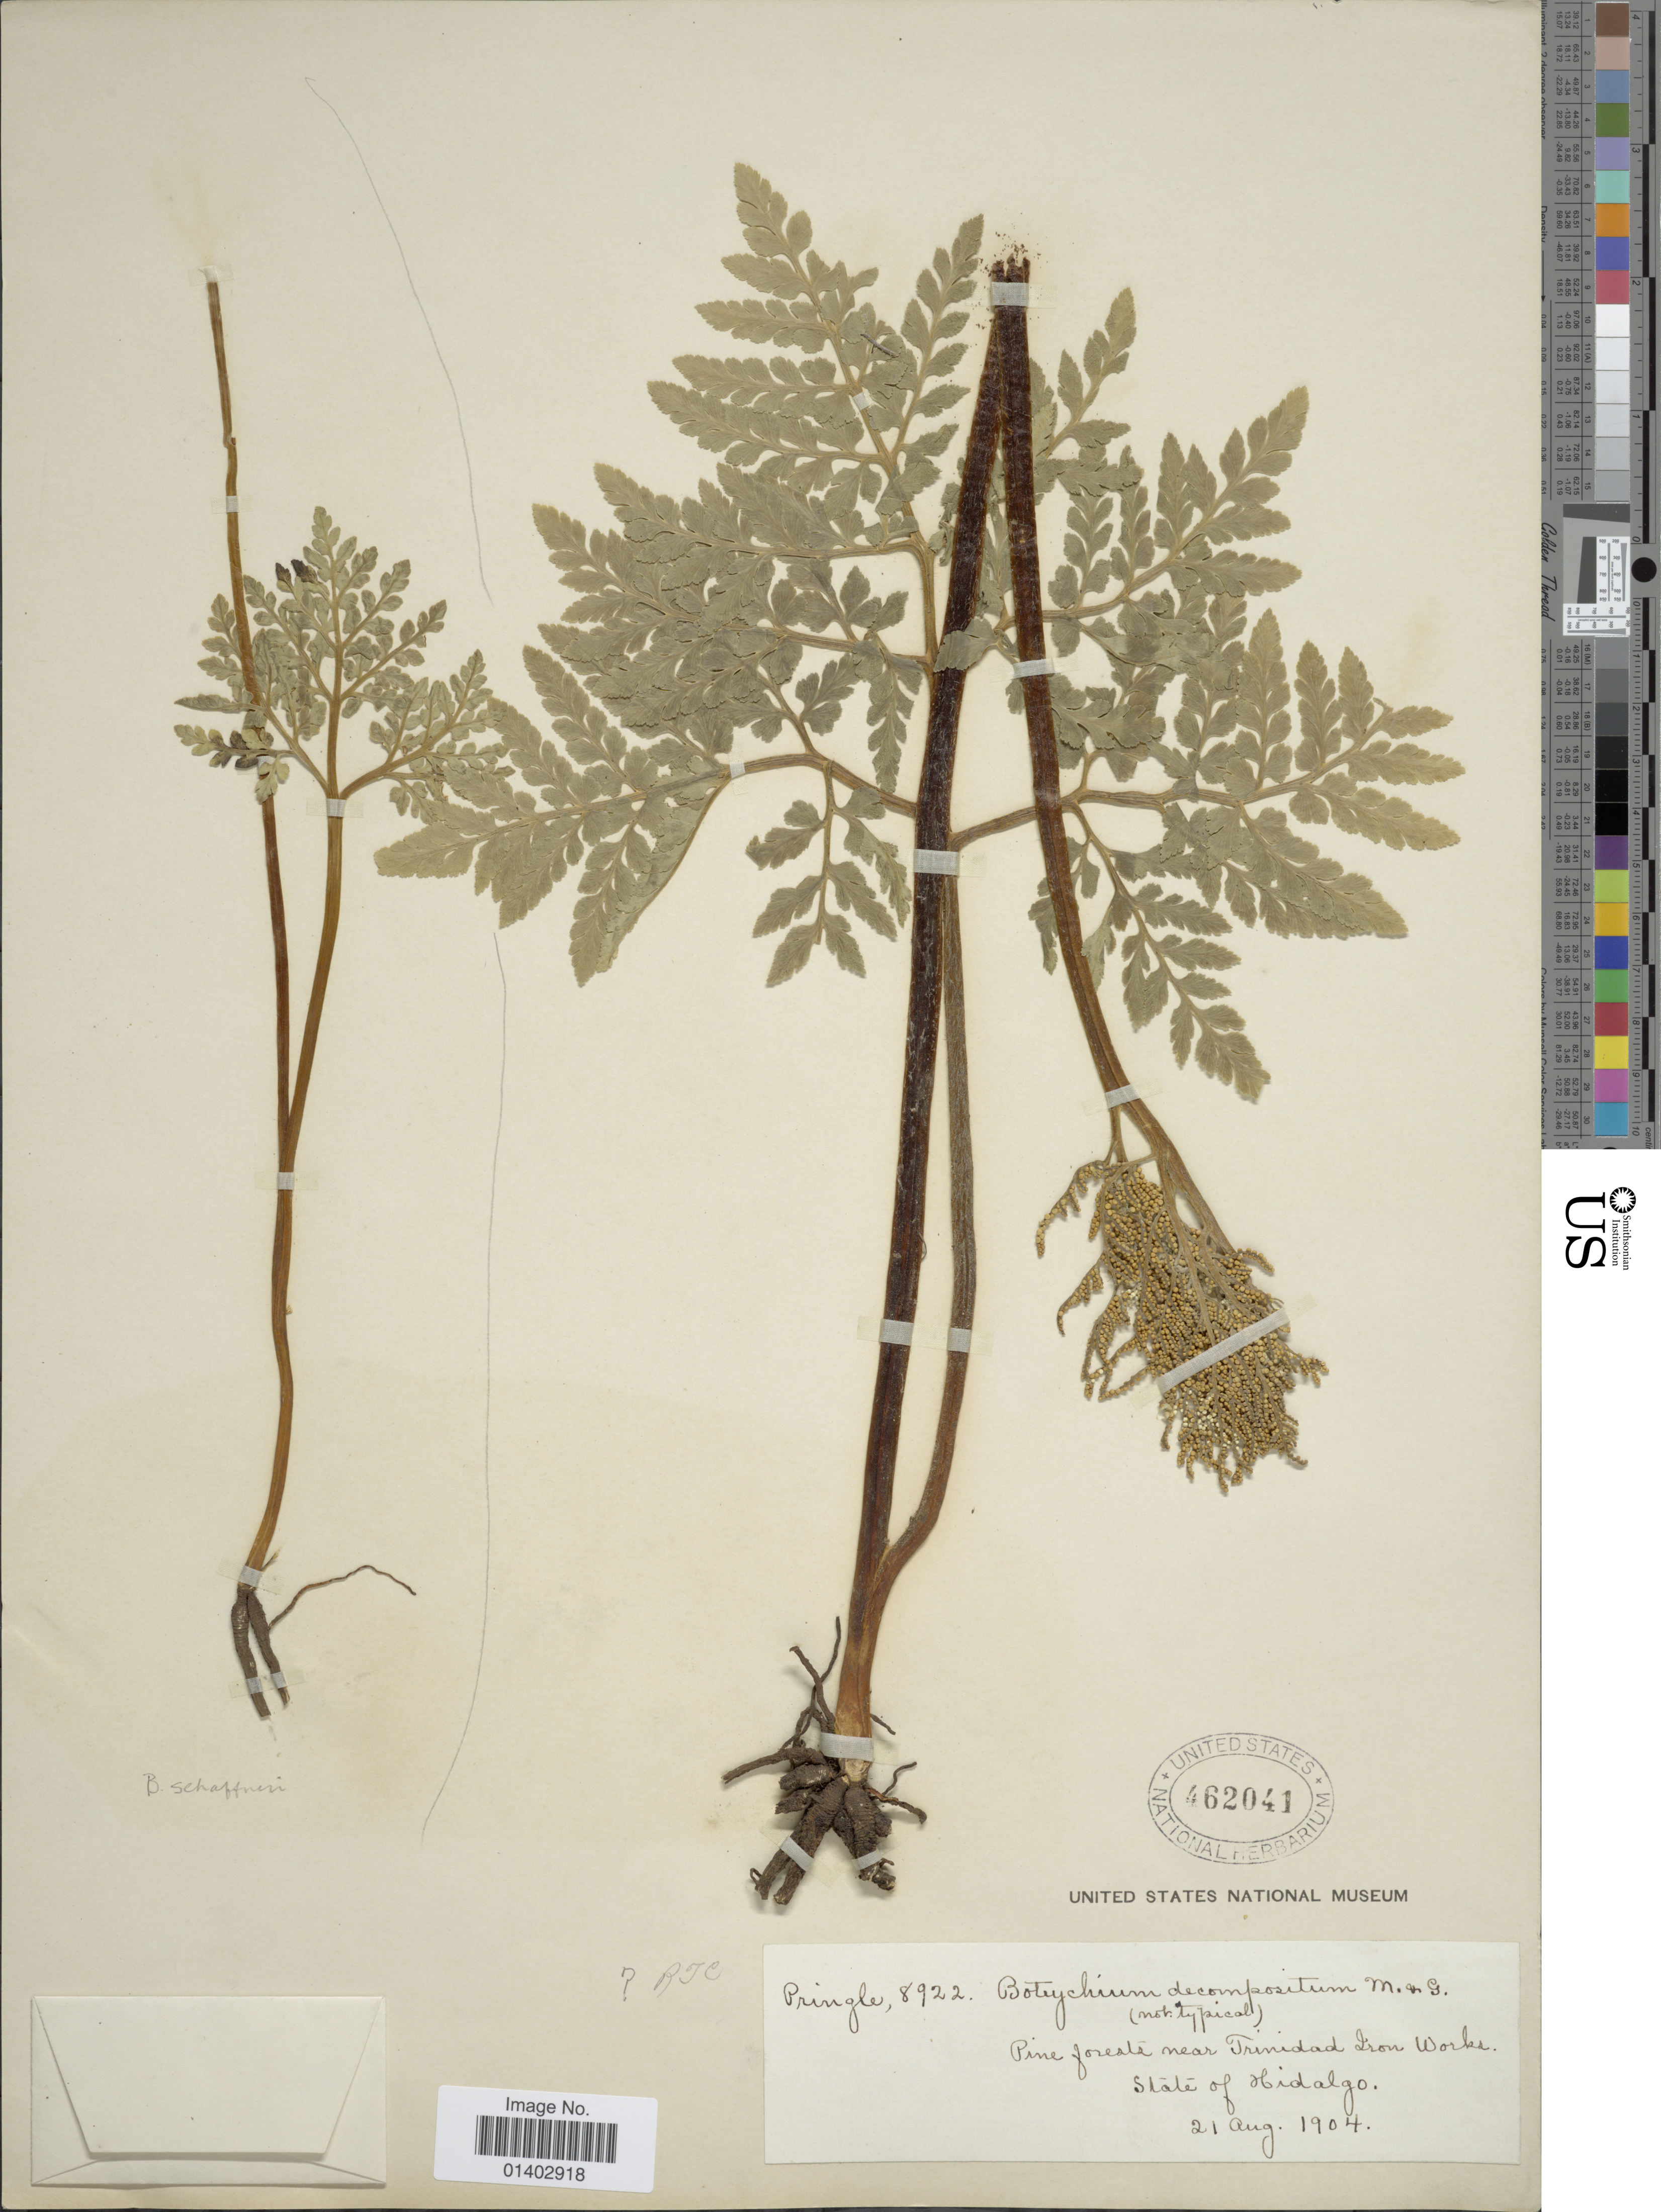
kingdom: Plantae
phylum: Tracheophyta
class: Polypodiopsida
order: Ophioglossales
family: Ophioglossaceae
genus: Botrychium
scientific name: Botrychium dissectum subsp. decompositum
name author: (M. Martens & Galeotti) R.T. Clausen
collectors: -- Pringle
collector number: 8922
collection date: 1904-08-21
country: Mexico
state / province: Hidalgo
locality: Pine forests near Trinidad Iron Works, State of Hidalgo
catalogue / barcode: US 462041